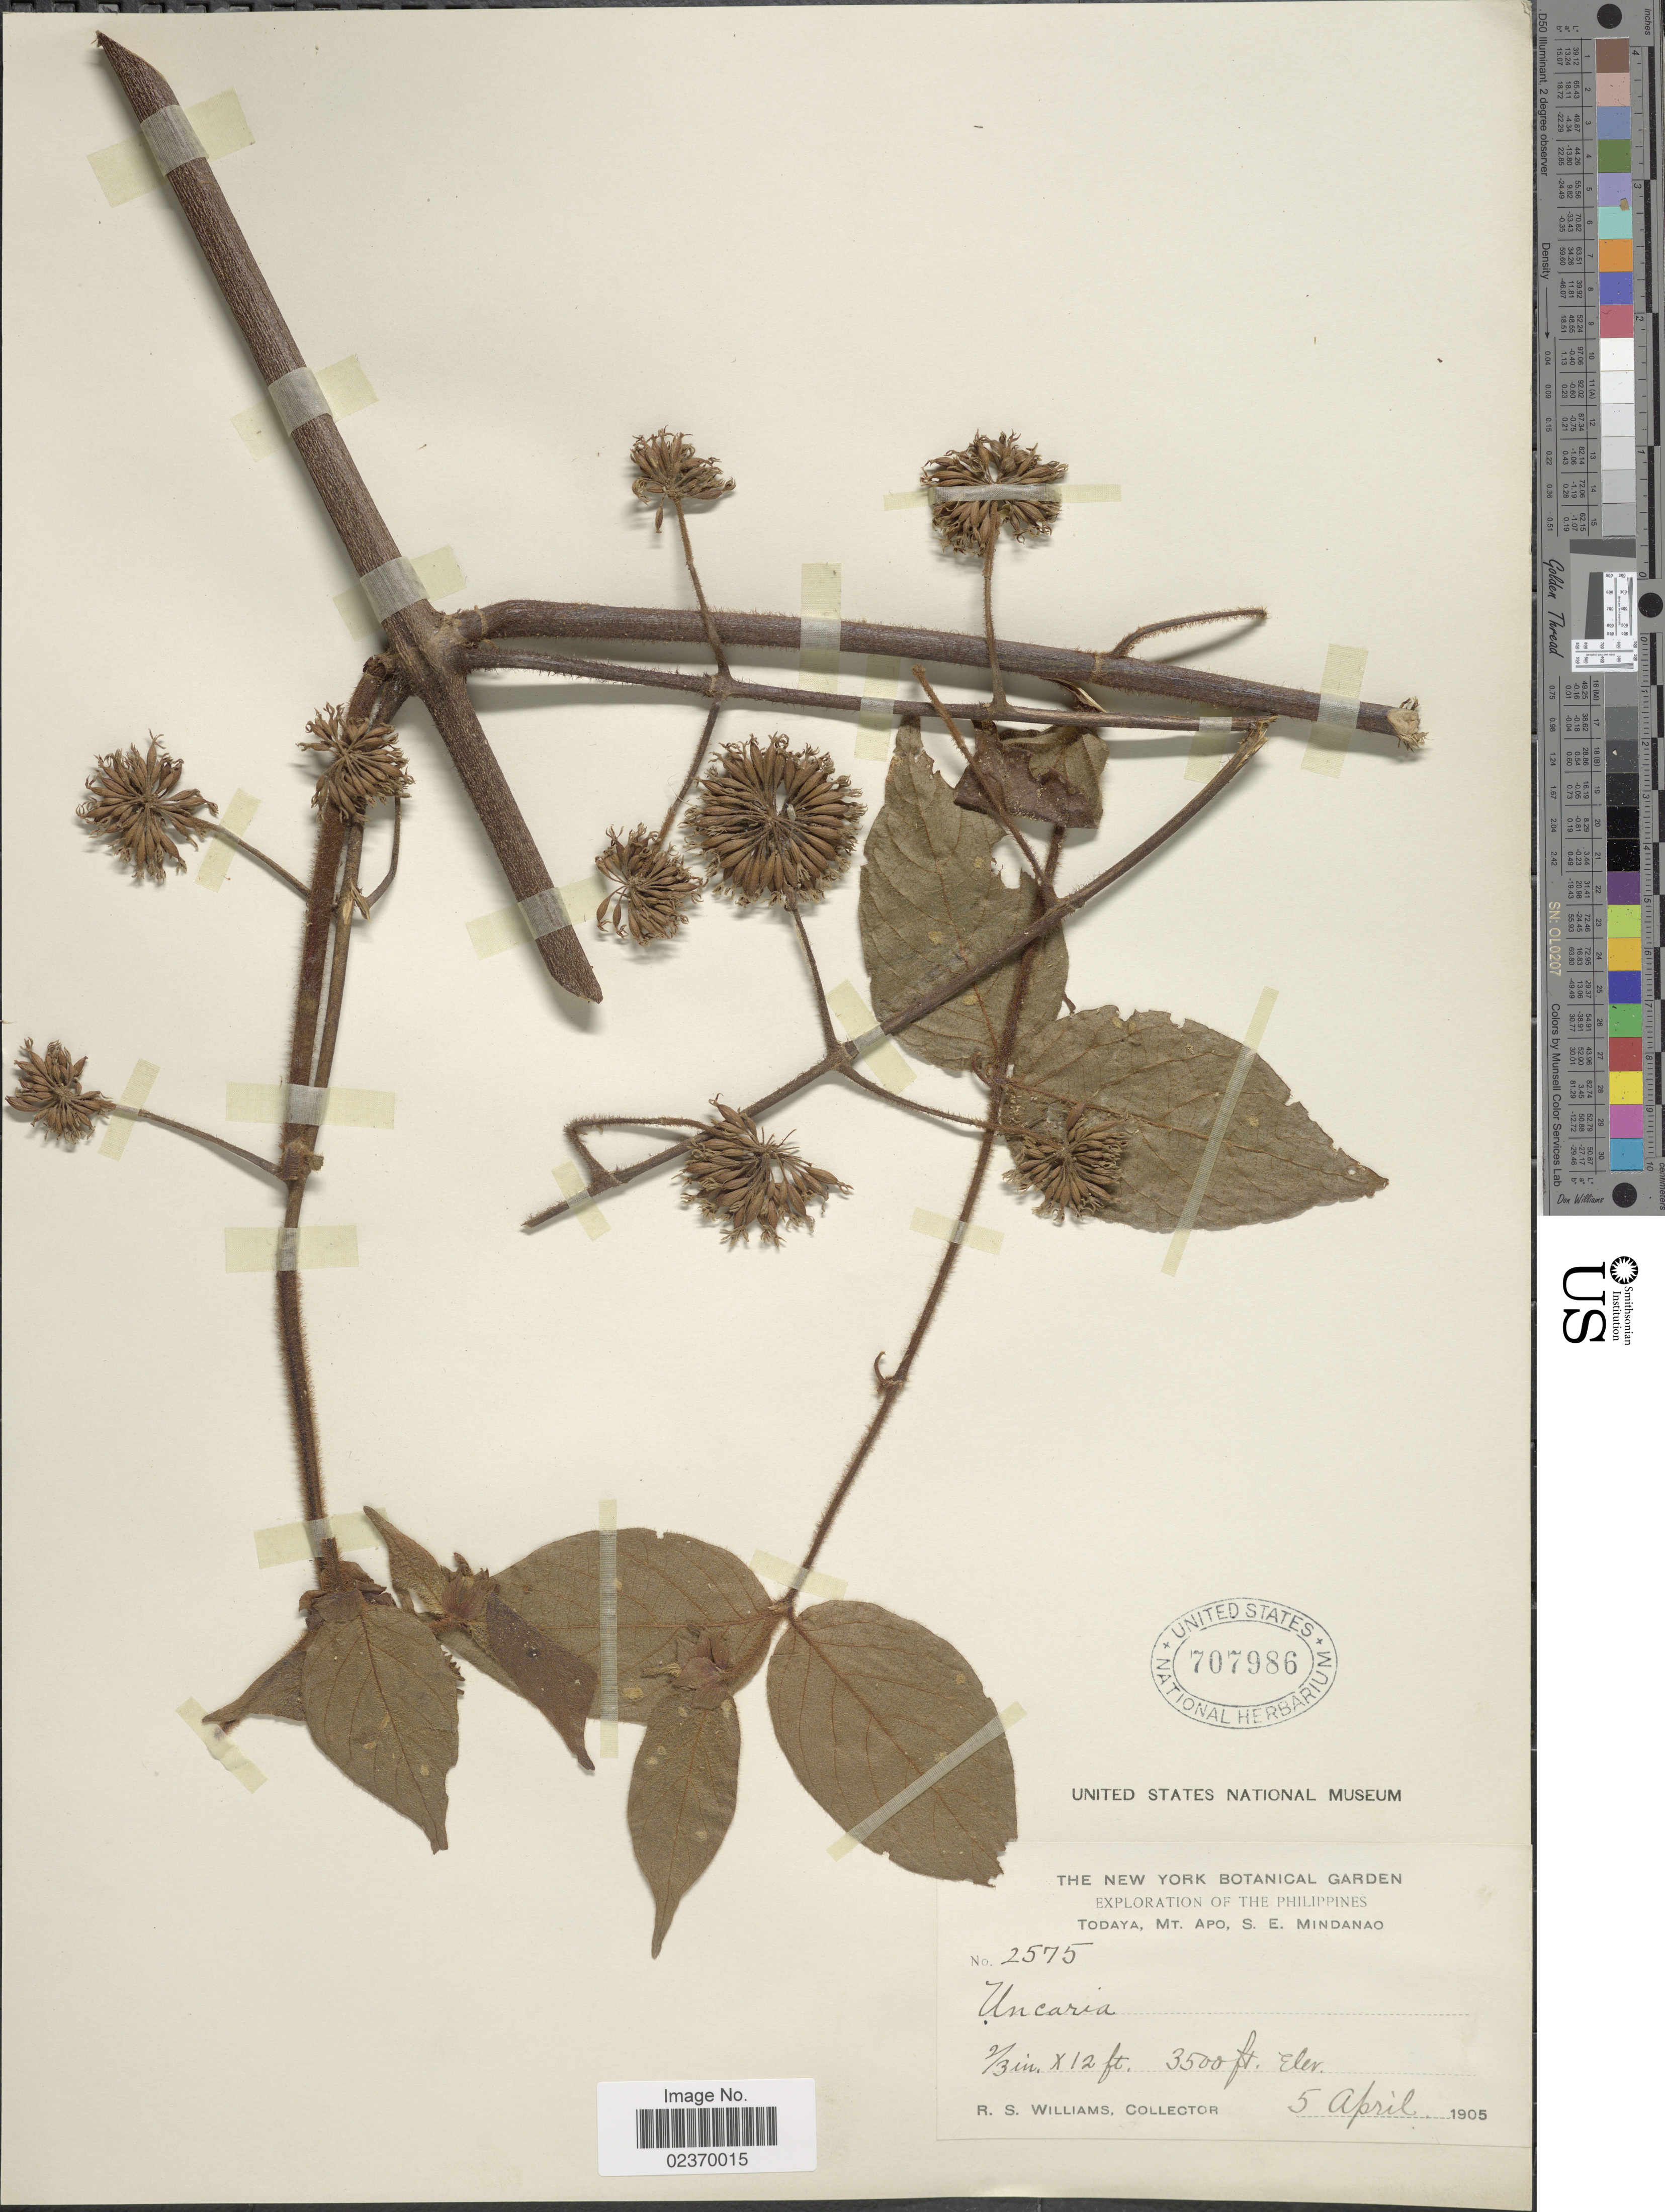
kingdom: Plantae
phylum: Tracheophyta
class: Magnoliopsida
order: Gentianales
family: Rubiaceae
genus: Uncaria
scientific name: Uncaria philippinensis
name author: Elmer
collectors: R. S. Williams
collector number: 2575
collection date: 1905-04-05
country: Philippines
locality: Todaya, Mt. Apo, S.E. Mindanao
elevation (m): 1067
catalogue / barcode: US 707986